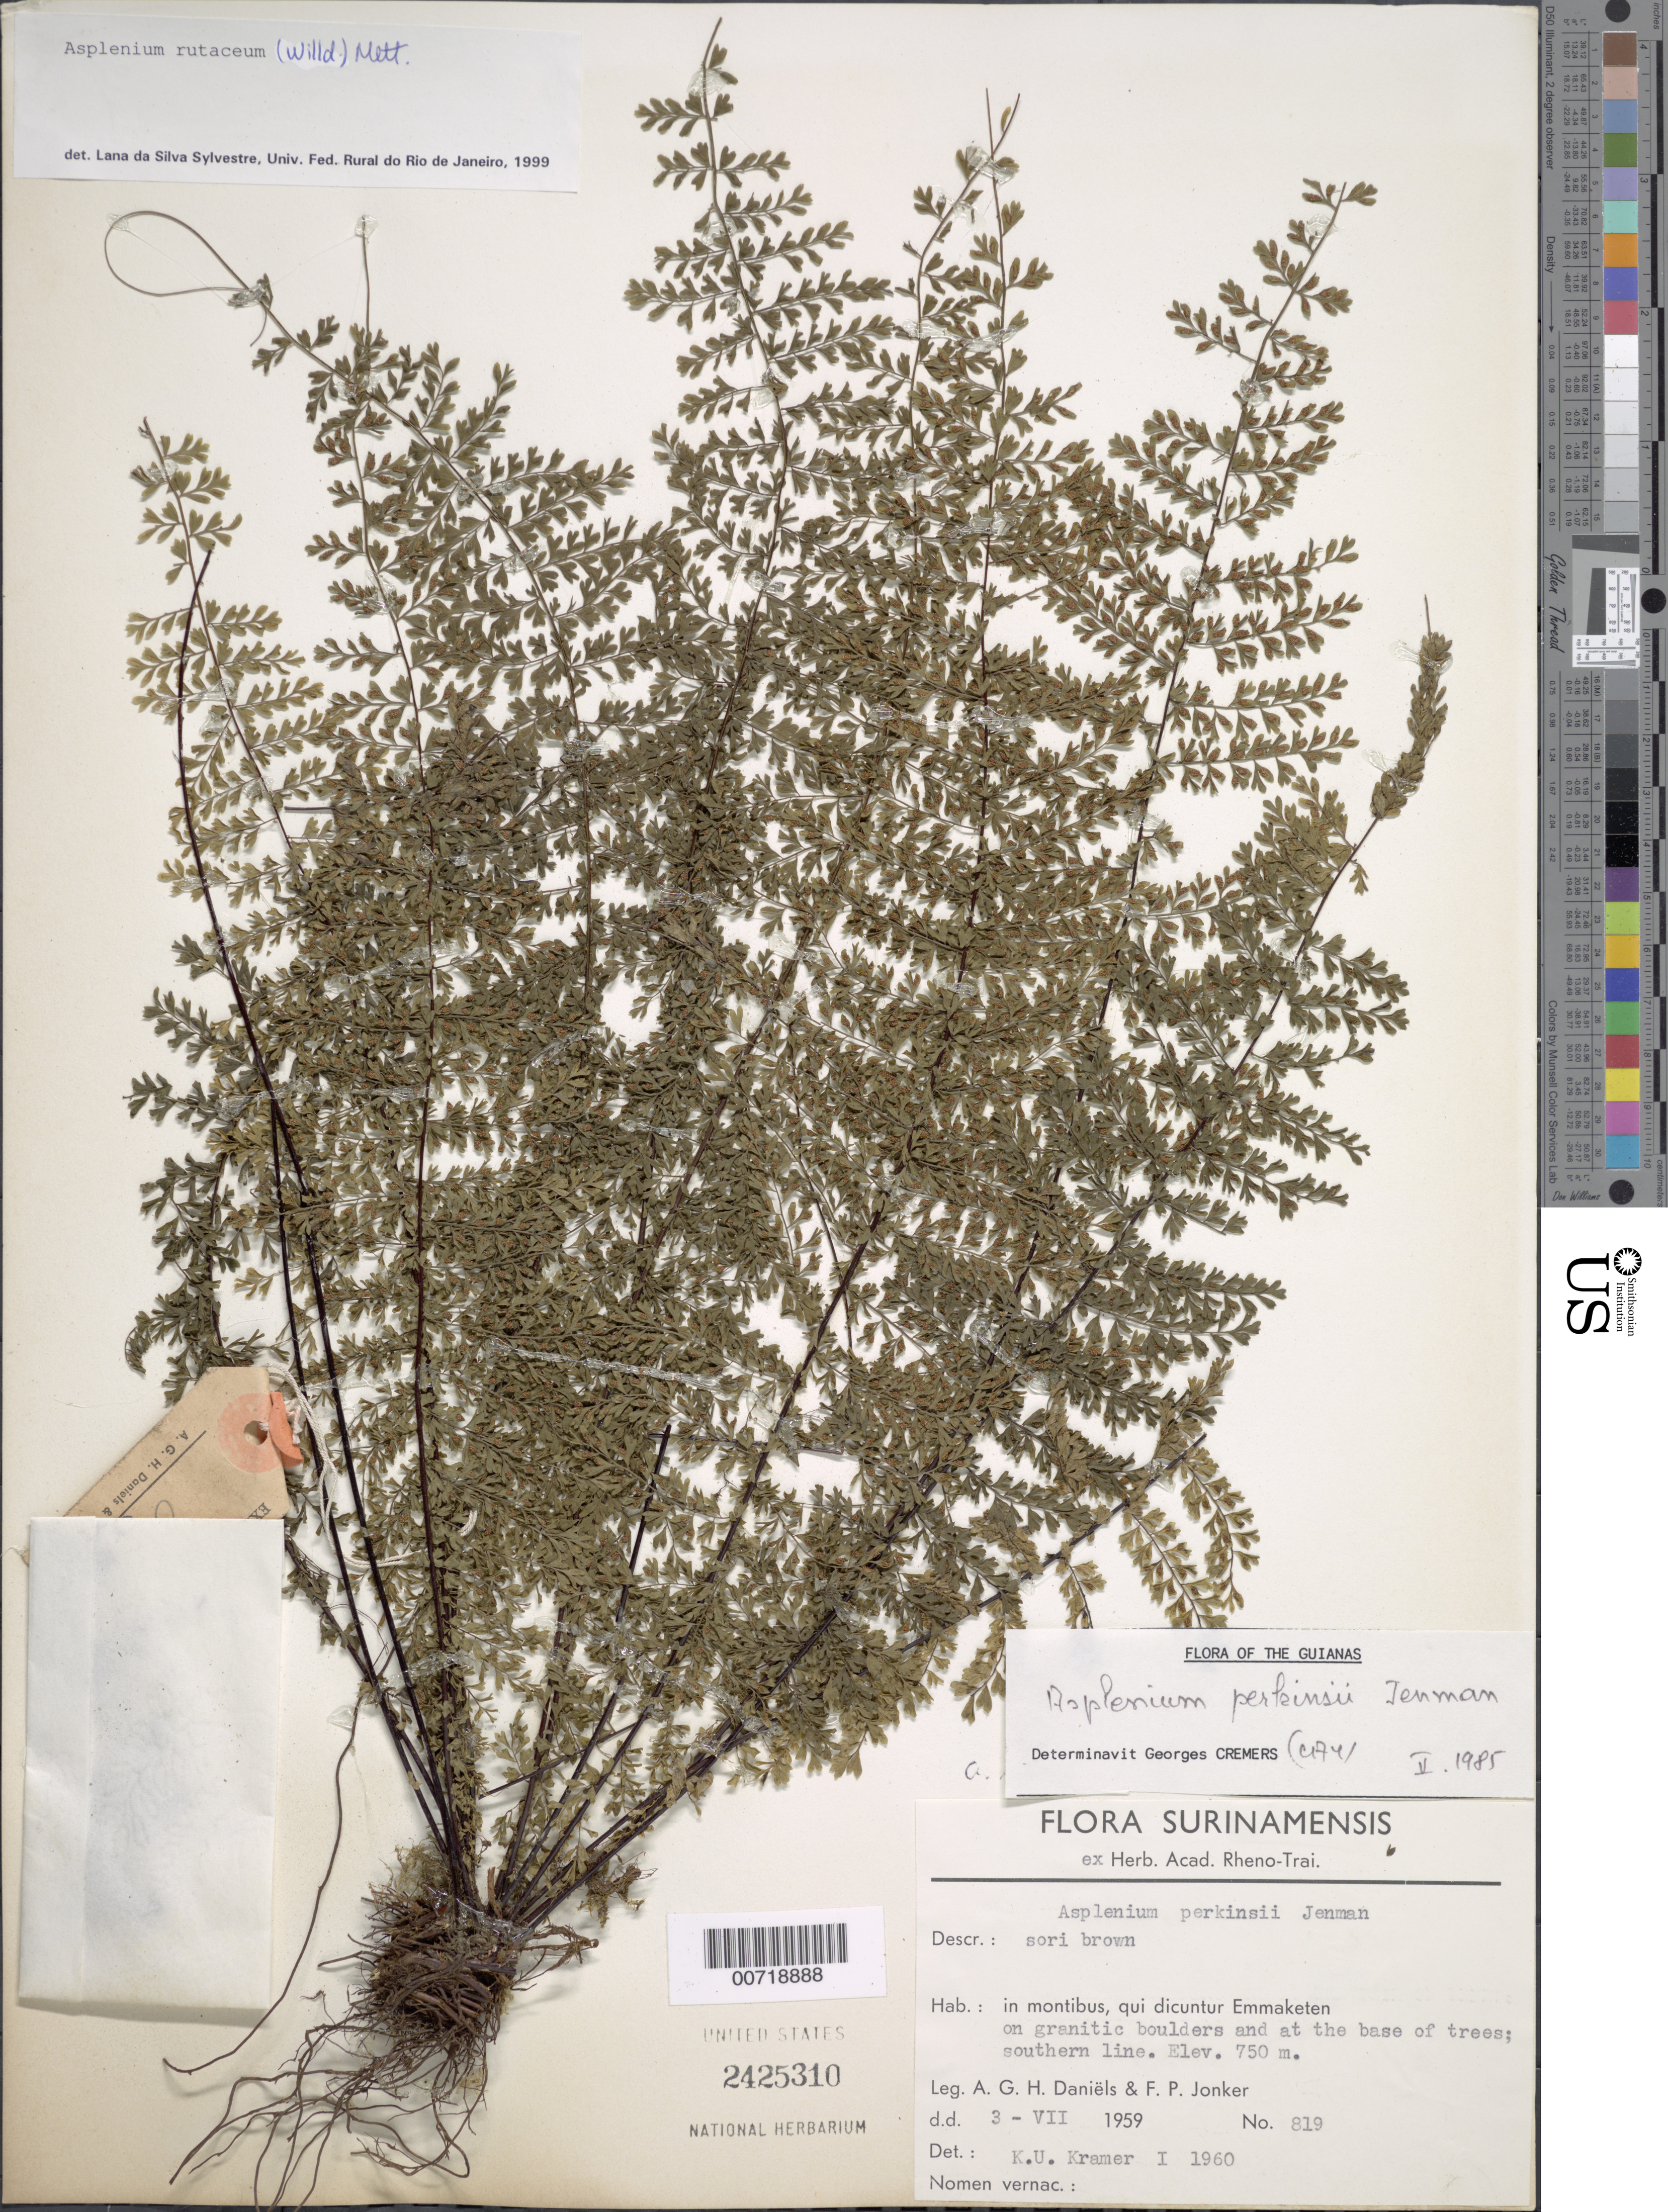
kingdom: Plantae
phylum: Tracheophyta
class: Polypodiopsida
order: Polypodiales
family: Aspleniaceae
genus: Asplenium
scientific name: Asplenium rutaceum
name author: (Willd.) Mett.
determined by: Sylvestre, L. da Silva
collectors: A. Daniëls & F. P. Jonker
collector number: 819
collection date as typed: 3-Jul-59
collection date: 1959-07-03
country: Suriname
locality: Emmaketen, south line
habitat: Granitic boulders and base of trees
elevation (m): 750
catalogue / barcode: US 2425310